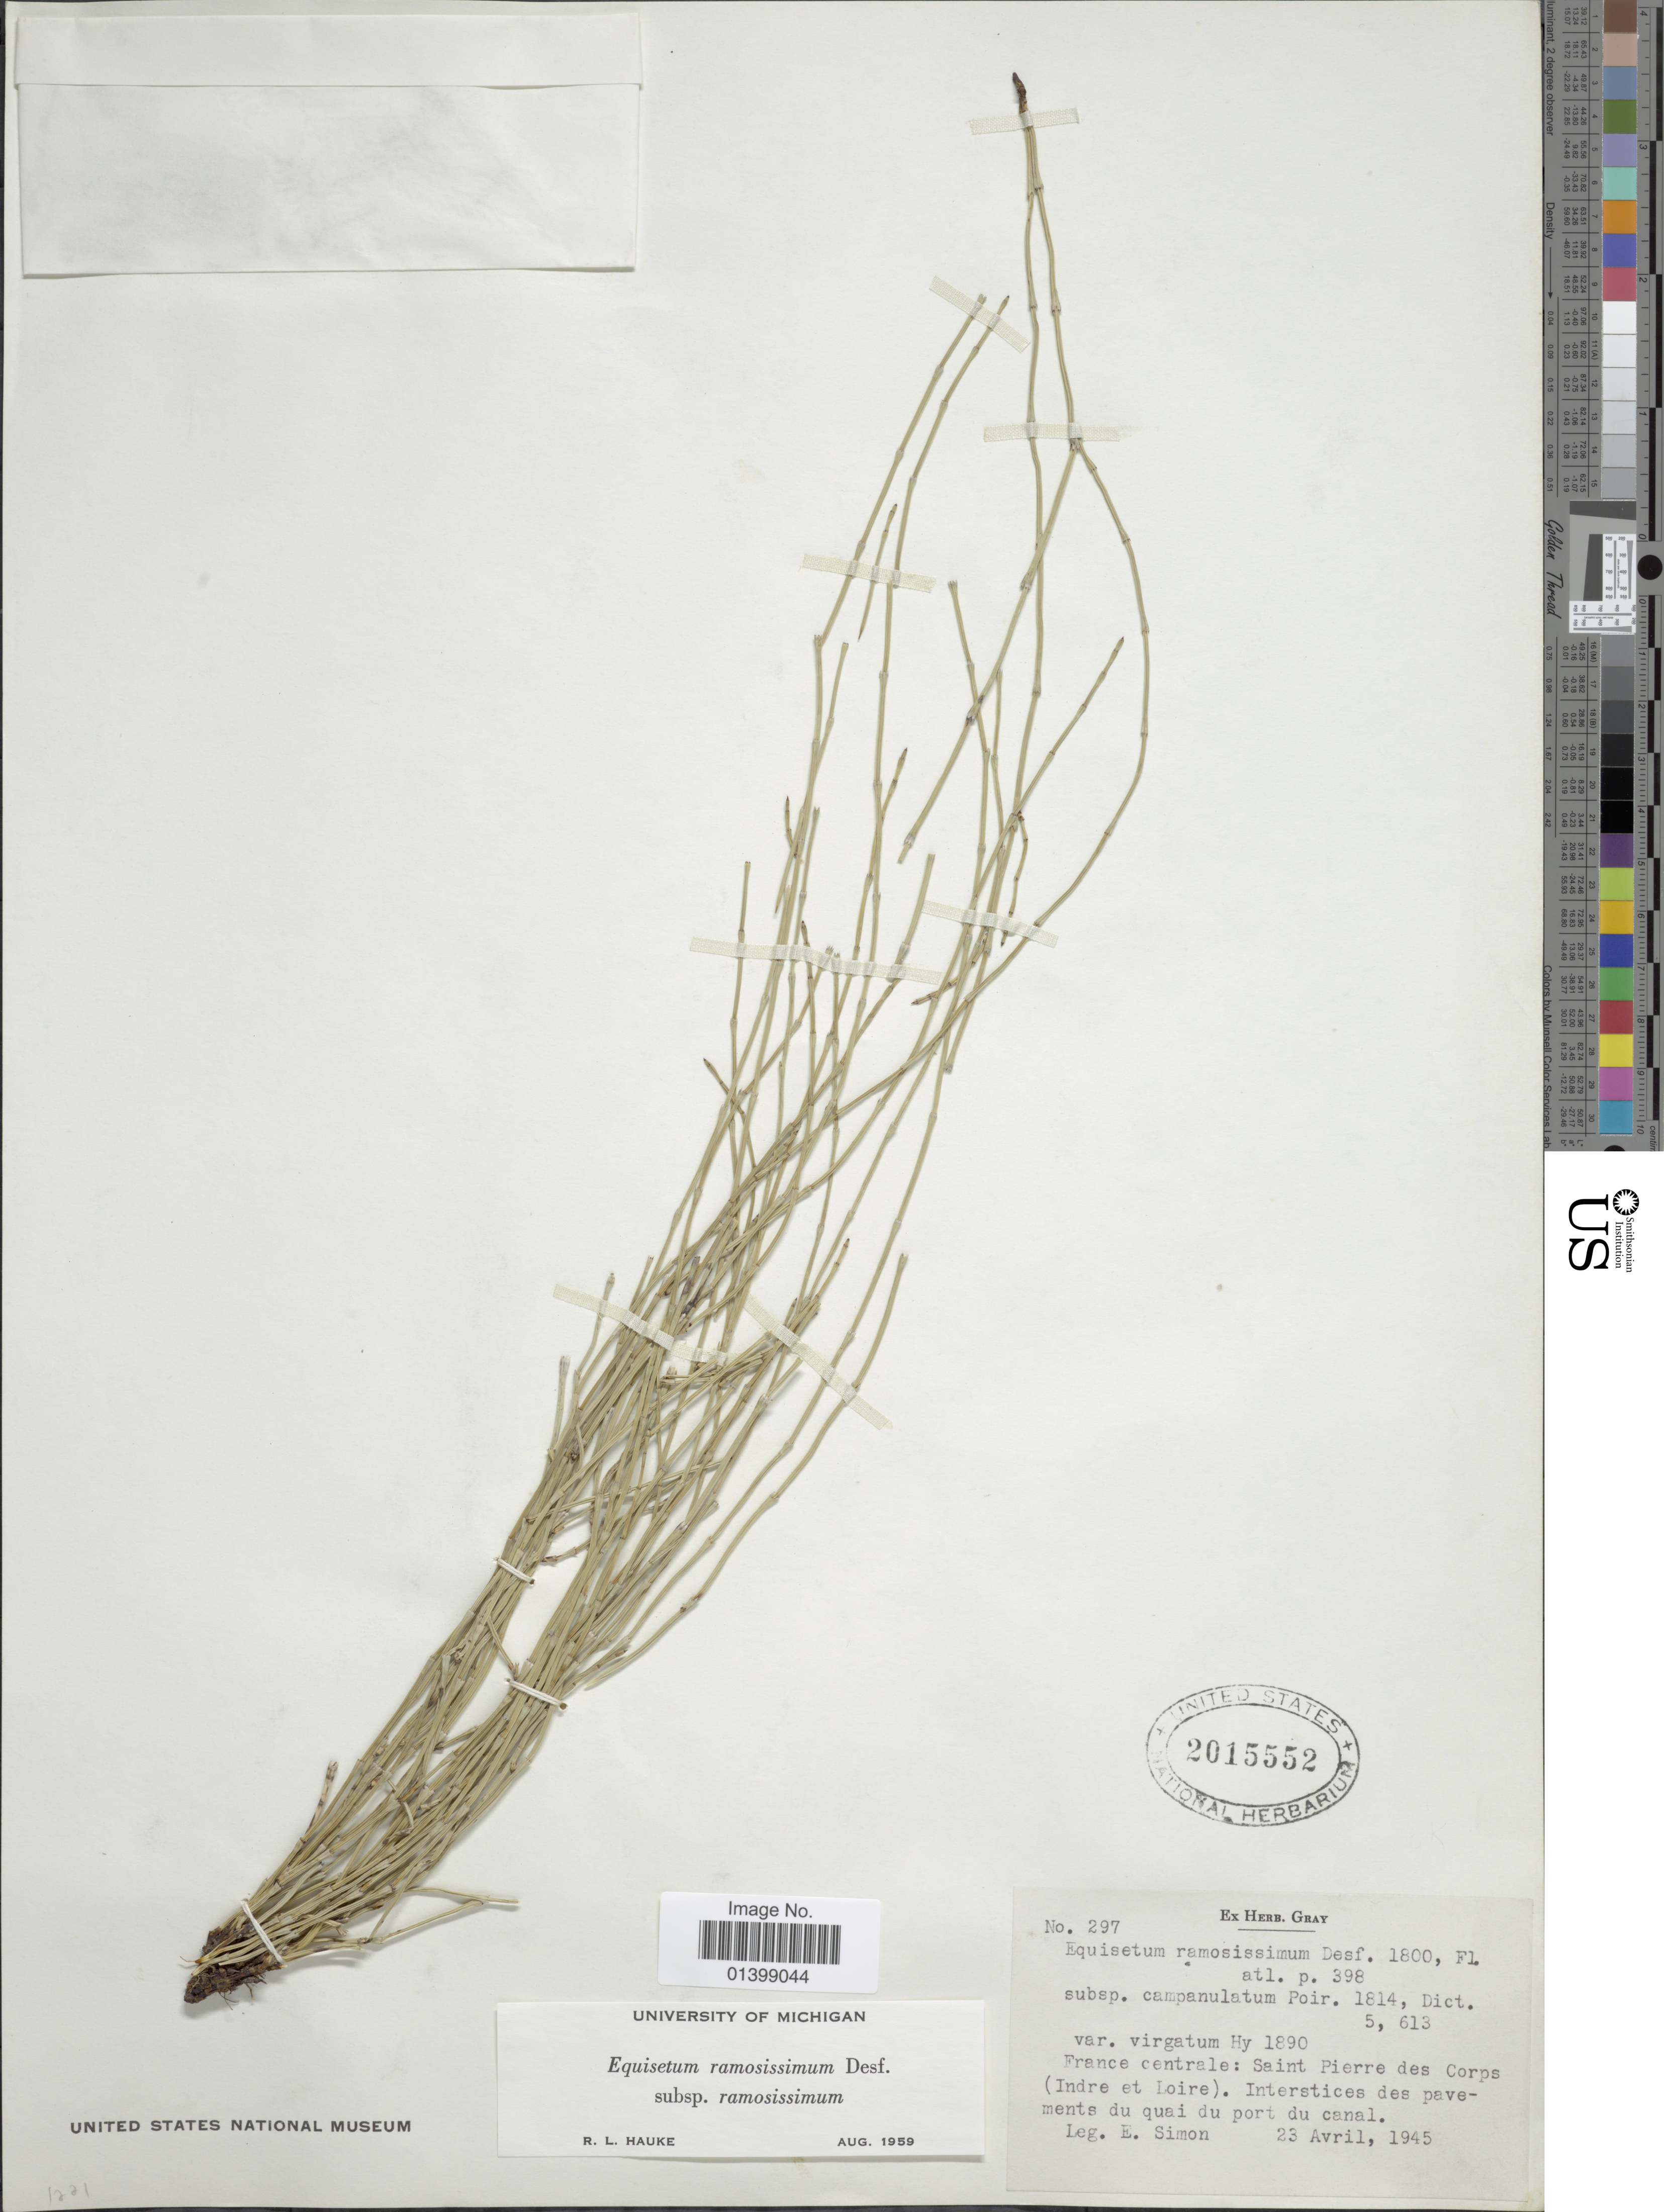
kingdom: Plantae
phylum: Tracheophyta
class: Polypodiopsida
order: Equisetales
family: Equisetaceae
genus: Equisetum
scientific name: Equisetum ramosissimum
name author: Desf.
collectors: E. Simon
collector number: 297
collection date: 1945-04-23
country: France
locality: France centrale: Saint Piere des Corps (Indre et Loire)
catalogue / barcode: US 2015552